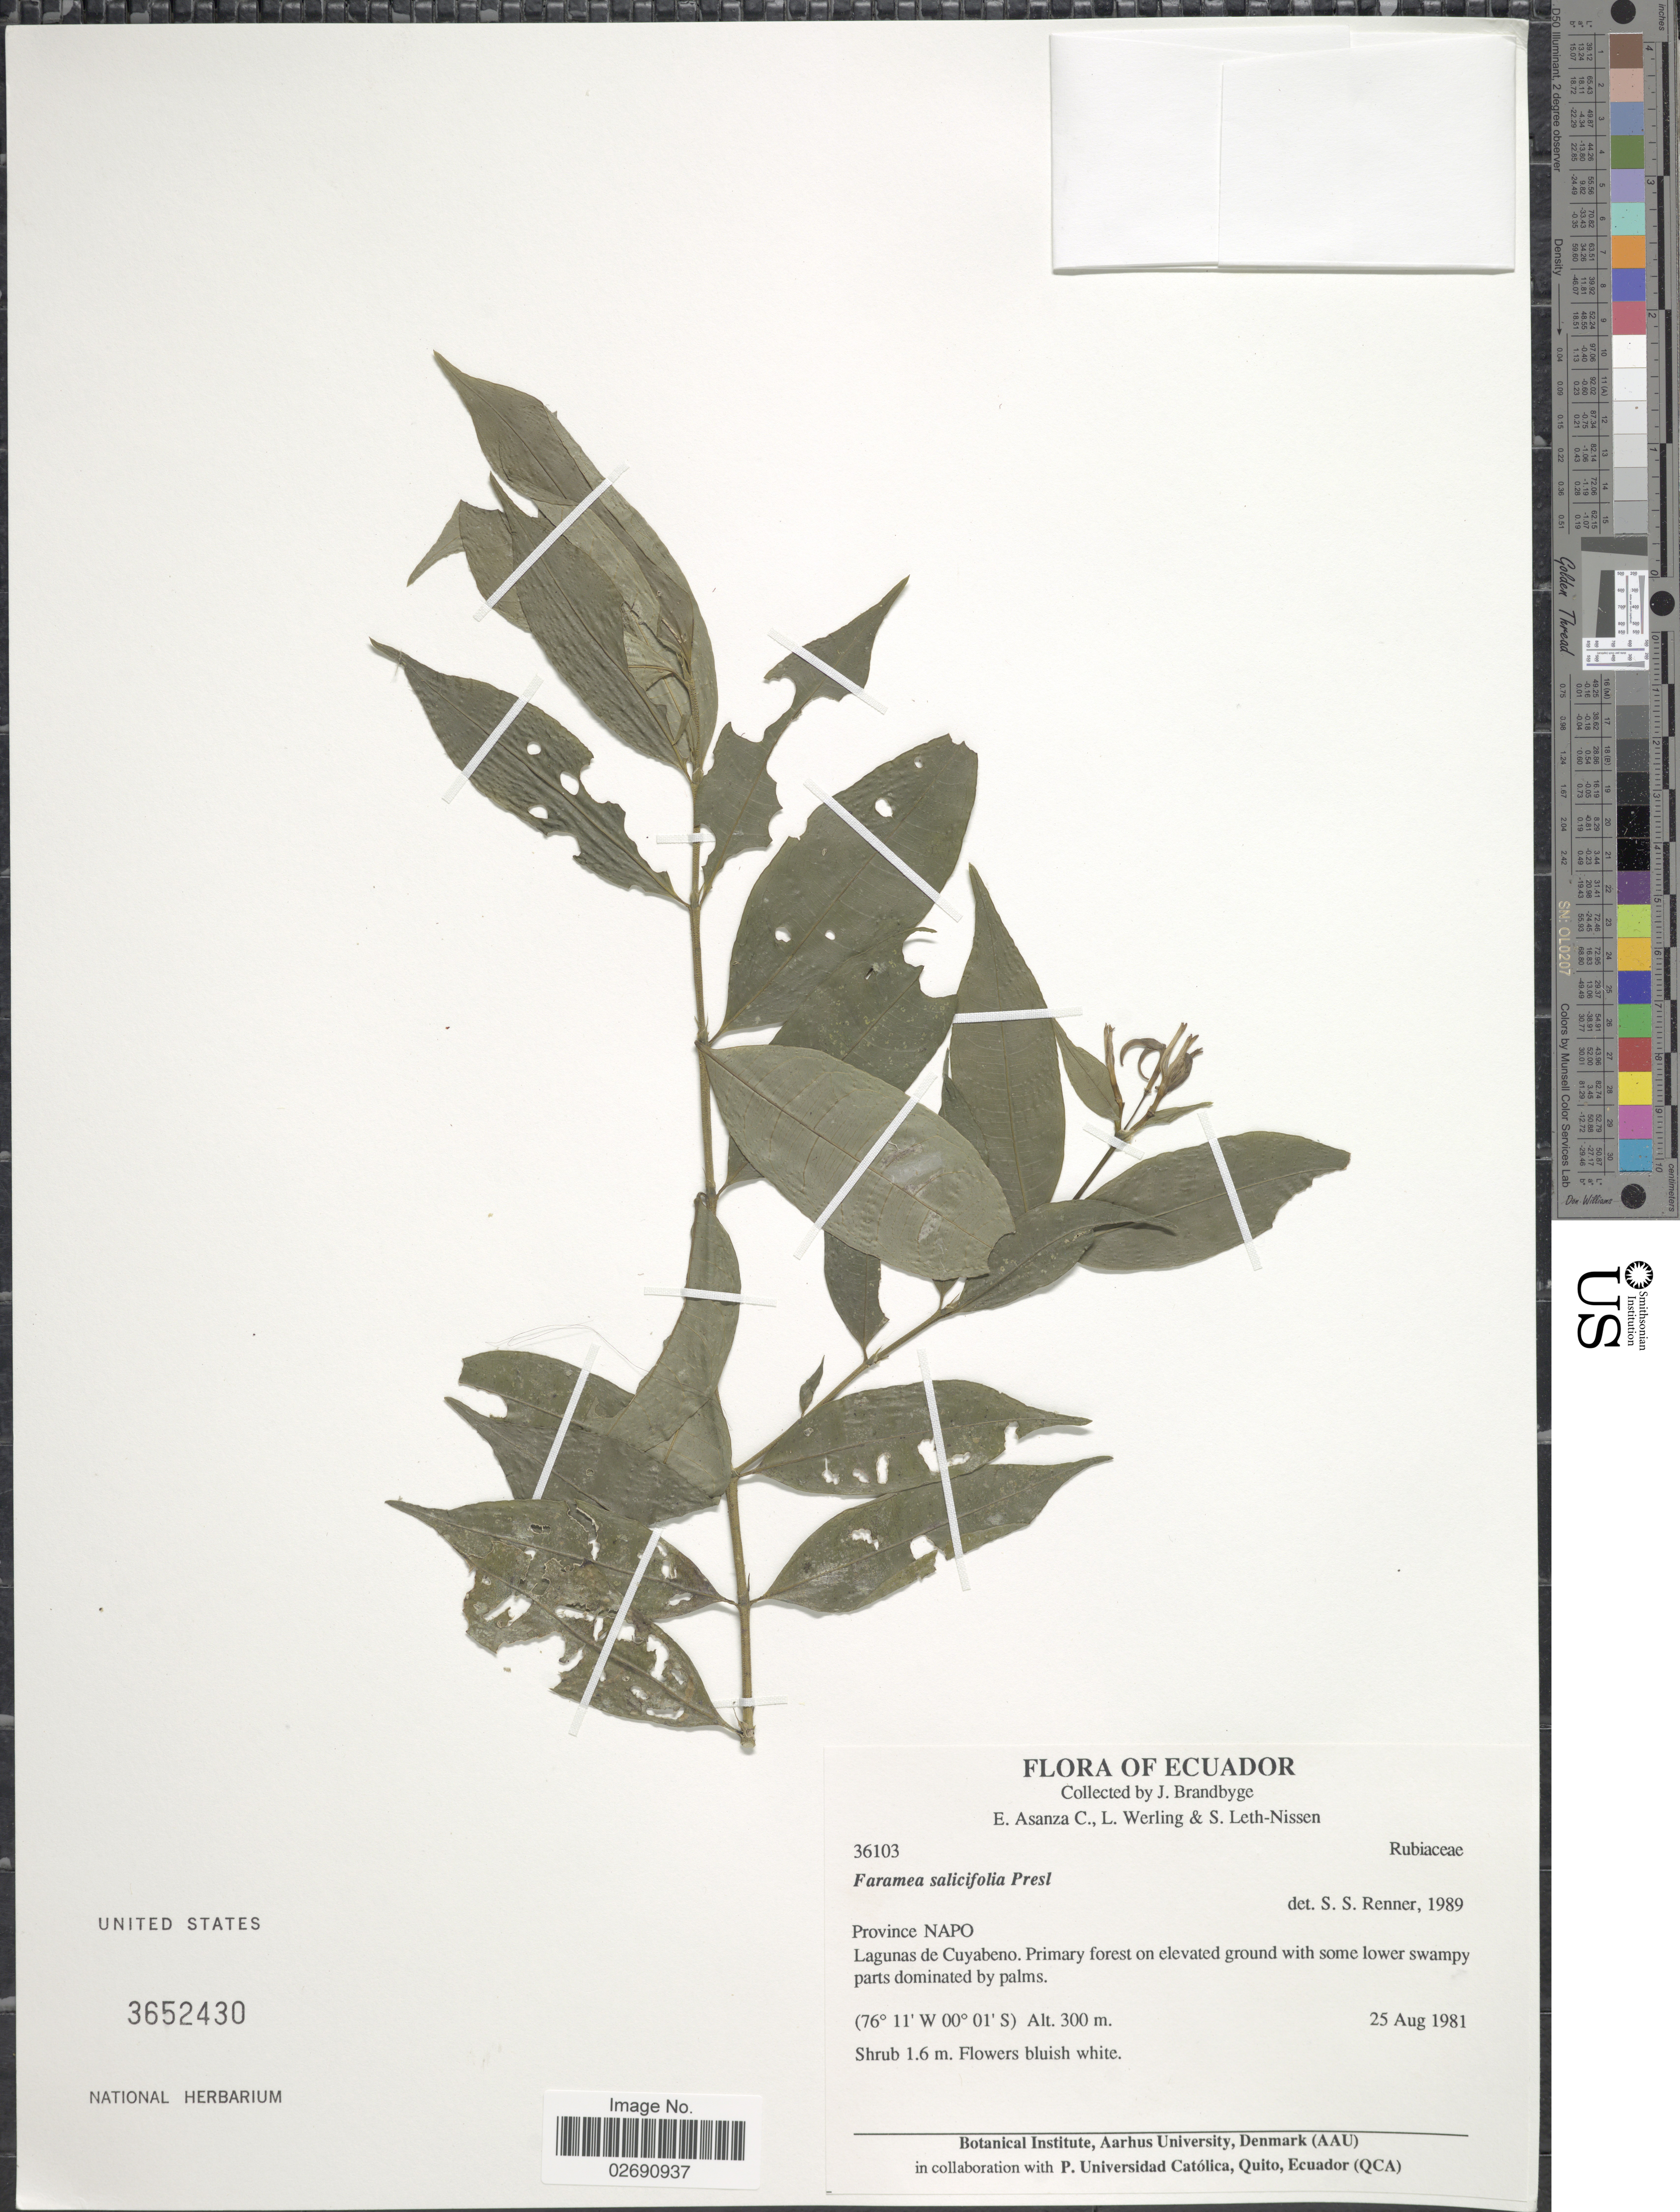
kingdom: Plantae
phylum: Tracheophyta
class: Magnoliopsida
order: Gentianales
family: Rubiaceae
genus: Faramea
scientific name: Faramea salicifolia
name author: C. Presl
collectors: J. Brandbyge, E. Asanza C., L. Werling & S. Leth-Nissen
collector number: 36103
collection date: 1981-07-25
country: Ecuador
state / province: Napo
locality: Lagunas de Cuyabeno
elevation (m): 300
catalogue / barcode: US 3652430